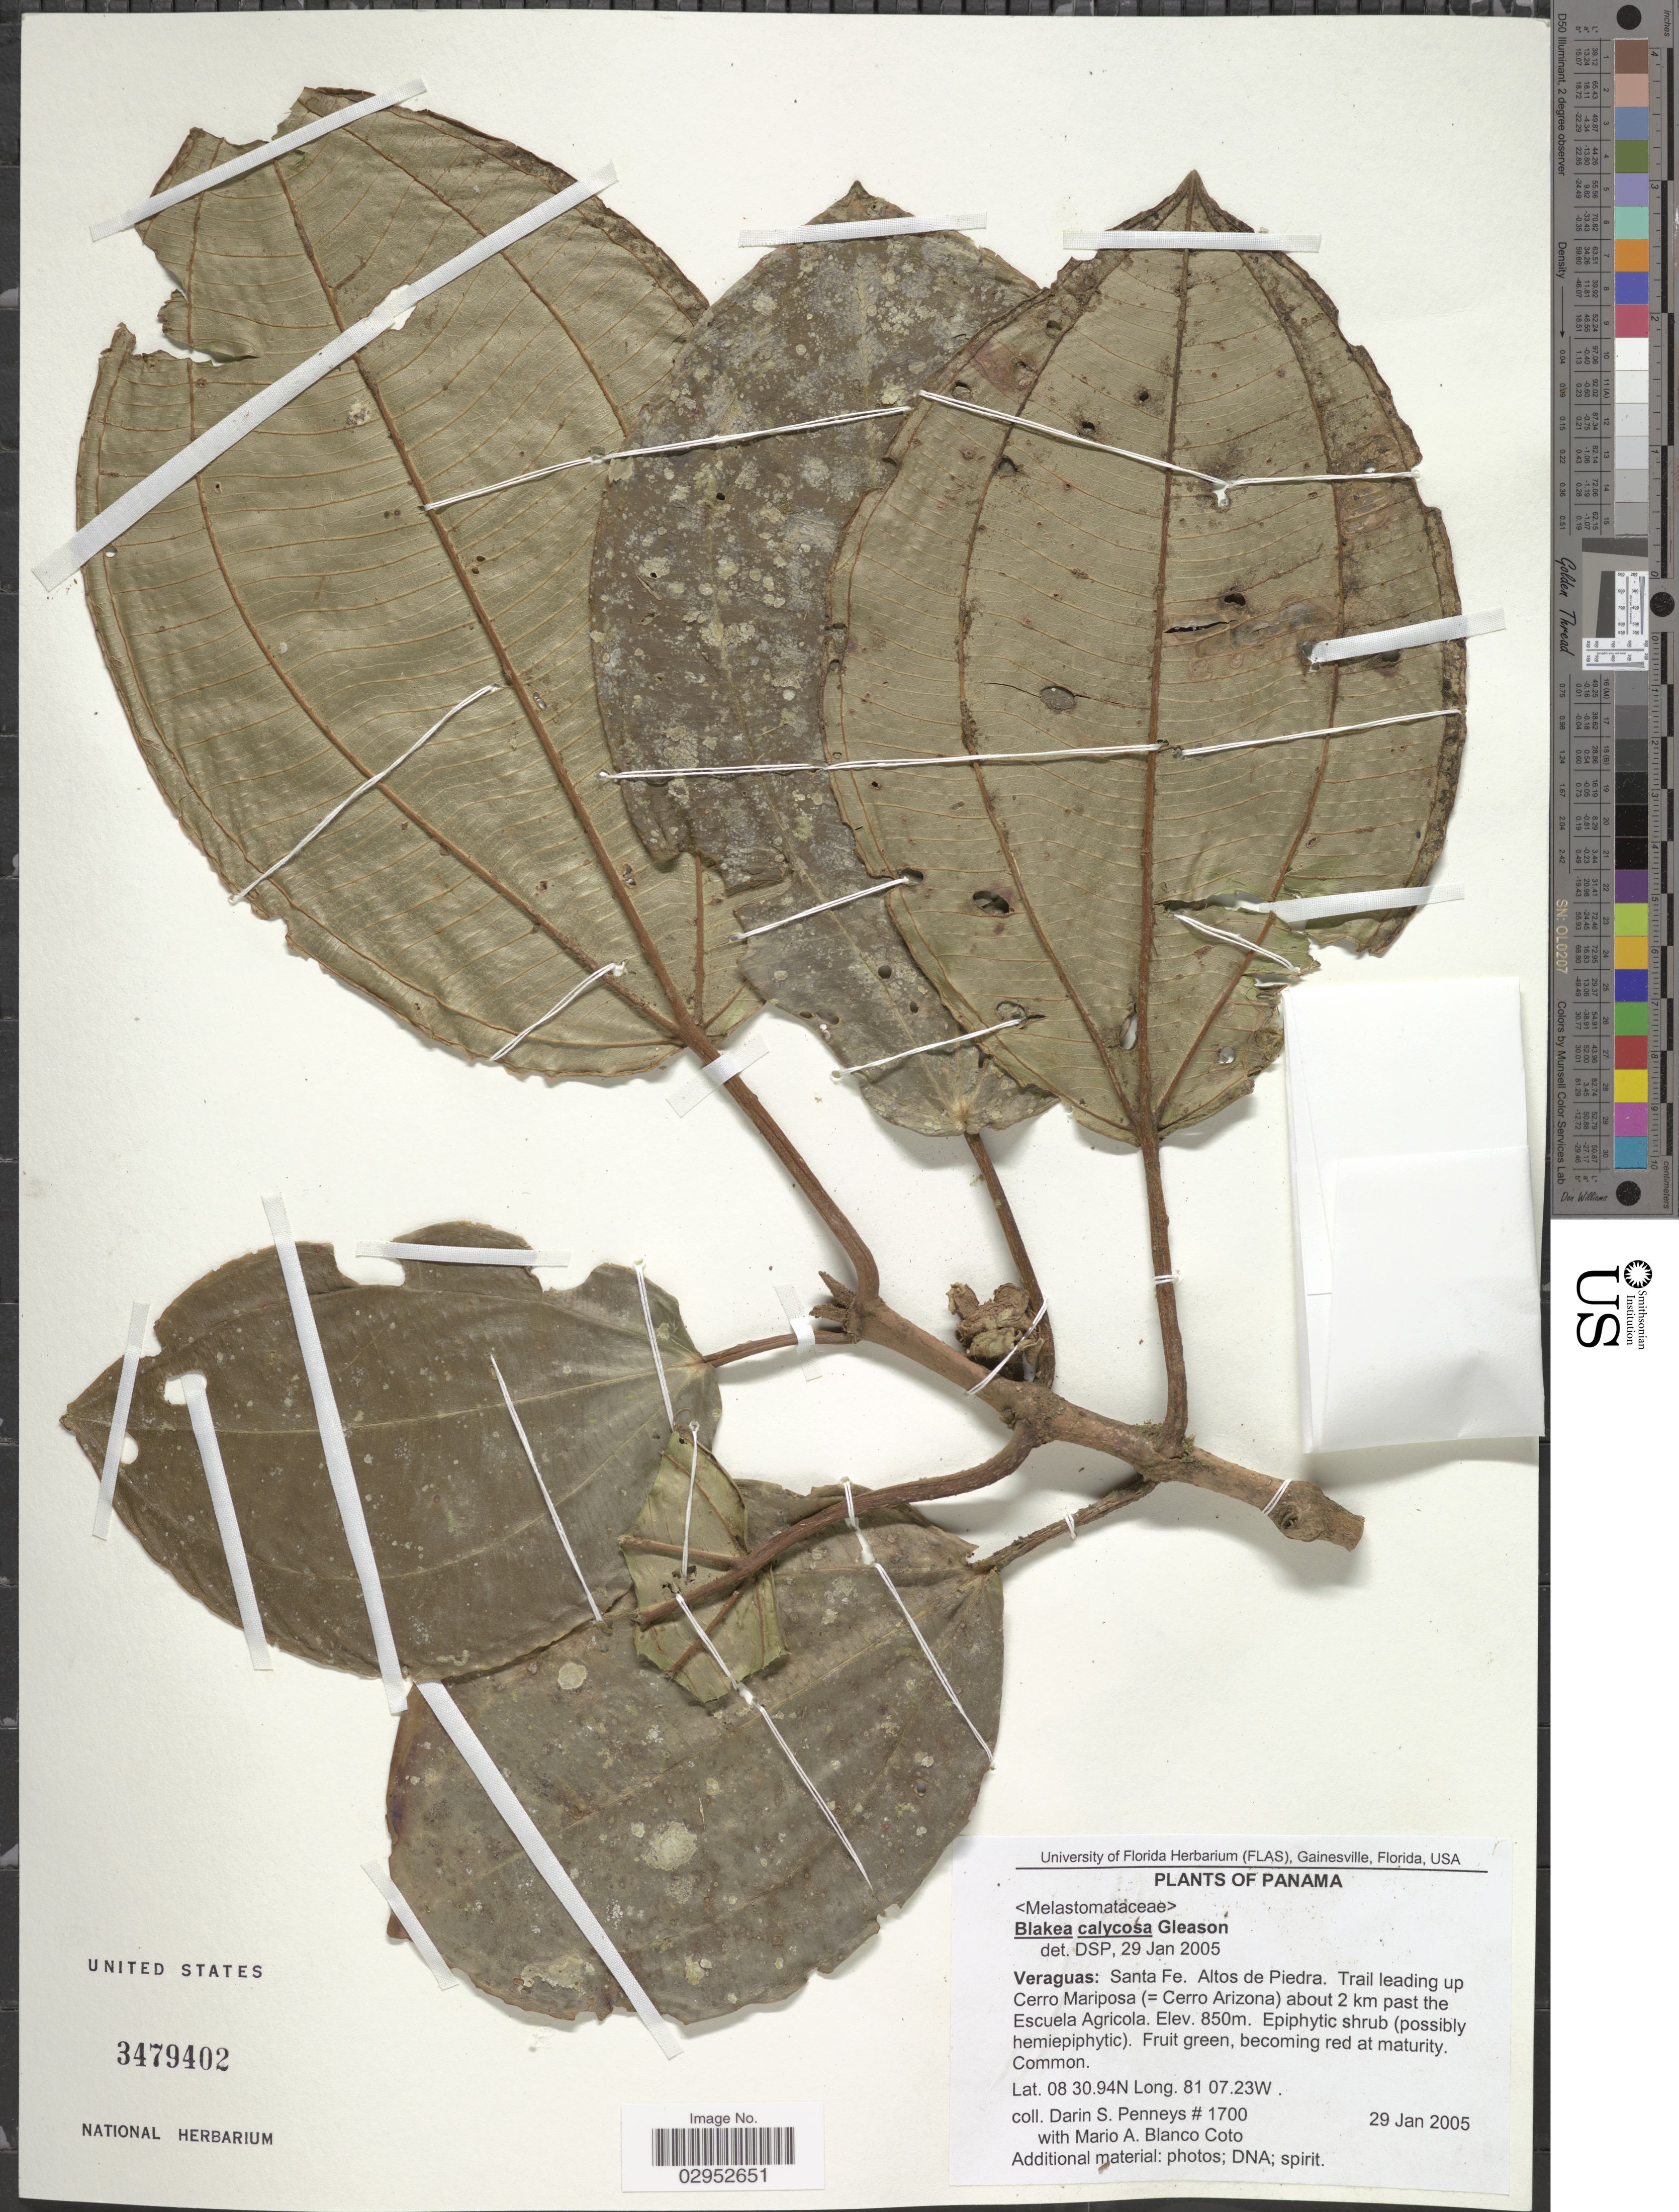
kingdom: Plantae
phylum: Tracheophyta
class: Magnoliopsida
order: Myrtales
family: Melastomataceae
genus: Blakea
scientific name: Blakea calycosa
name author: Gleason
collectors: D. S. Penneys & M. Blanco Coto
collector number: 1700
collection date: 2005-01-29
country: Panama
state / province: Veraguas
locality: Veraguas: Santa Fe. Altos de Piedra. Trail leading up Cerro Mariposa (=Cerro Arizona) about 2 km past the Escuela Agricola.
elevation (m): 850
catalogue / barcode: US 3479402